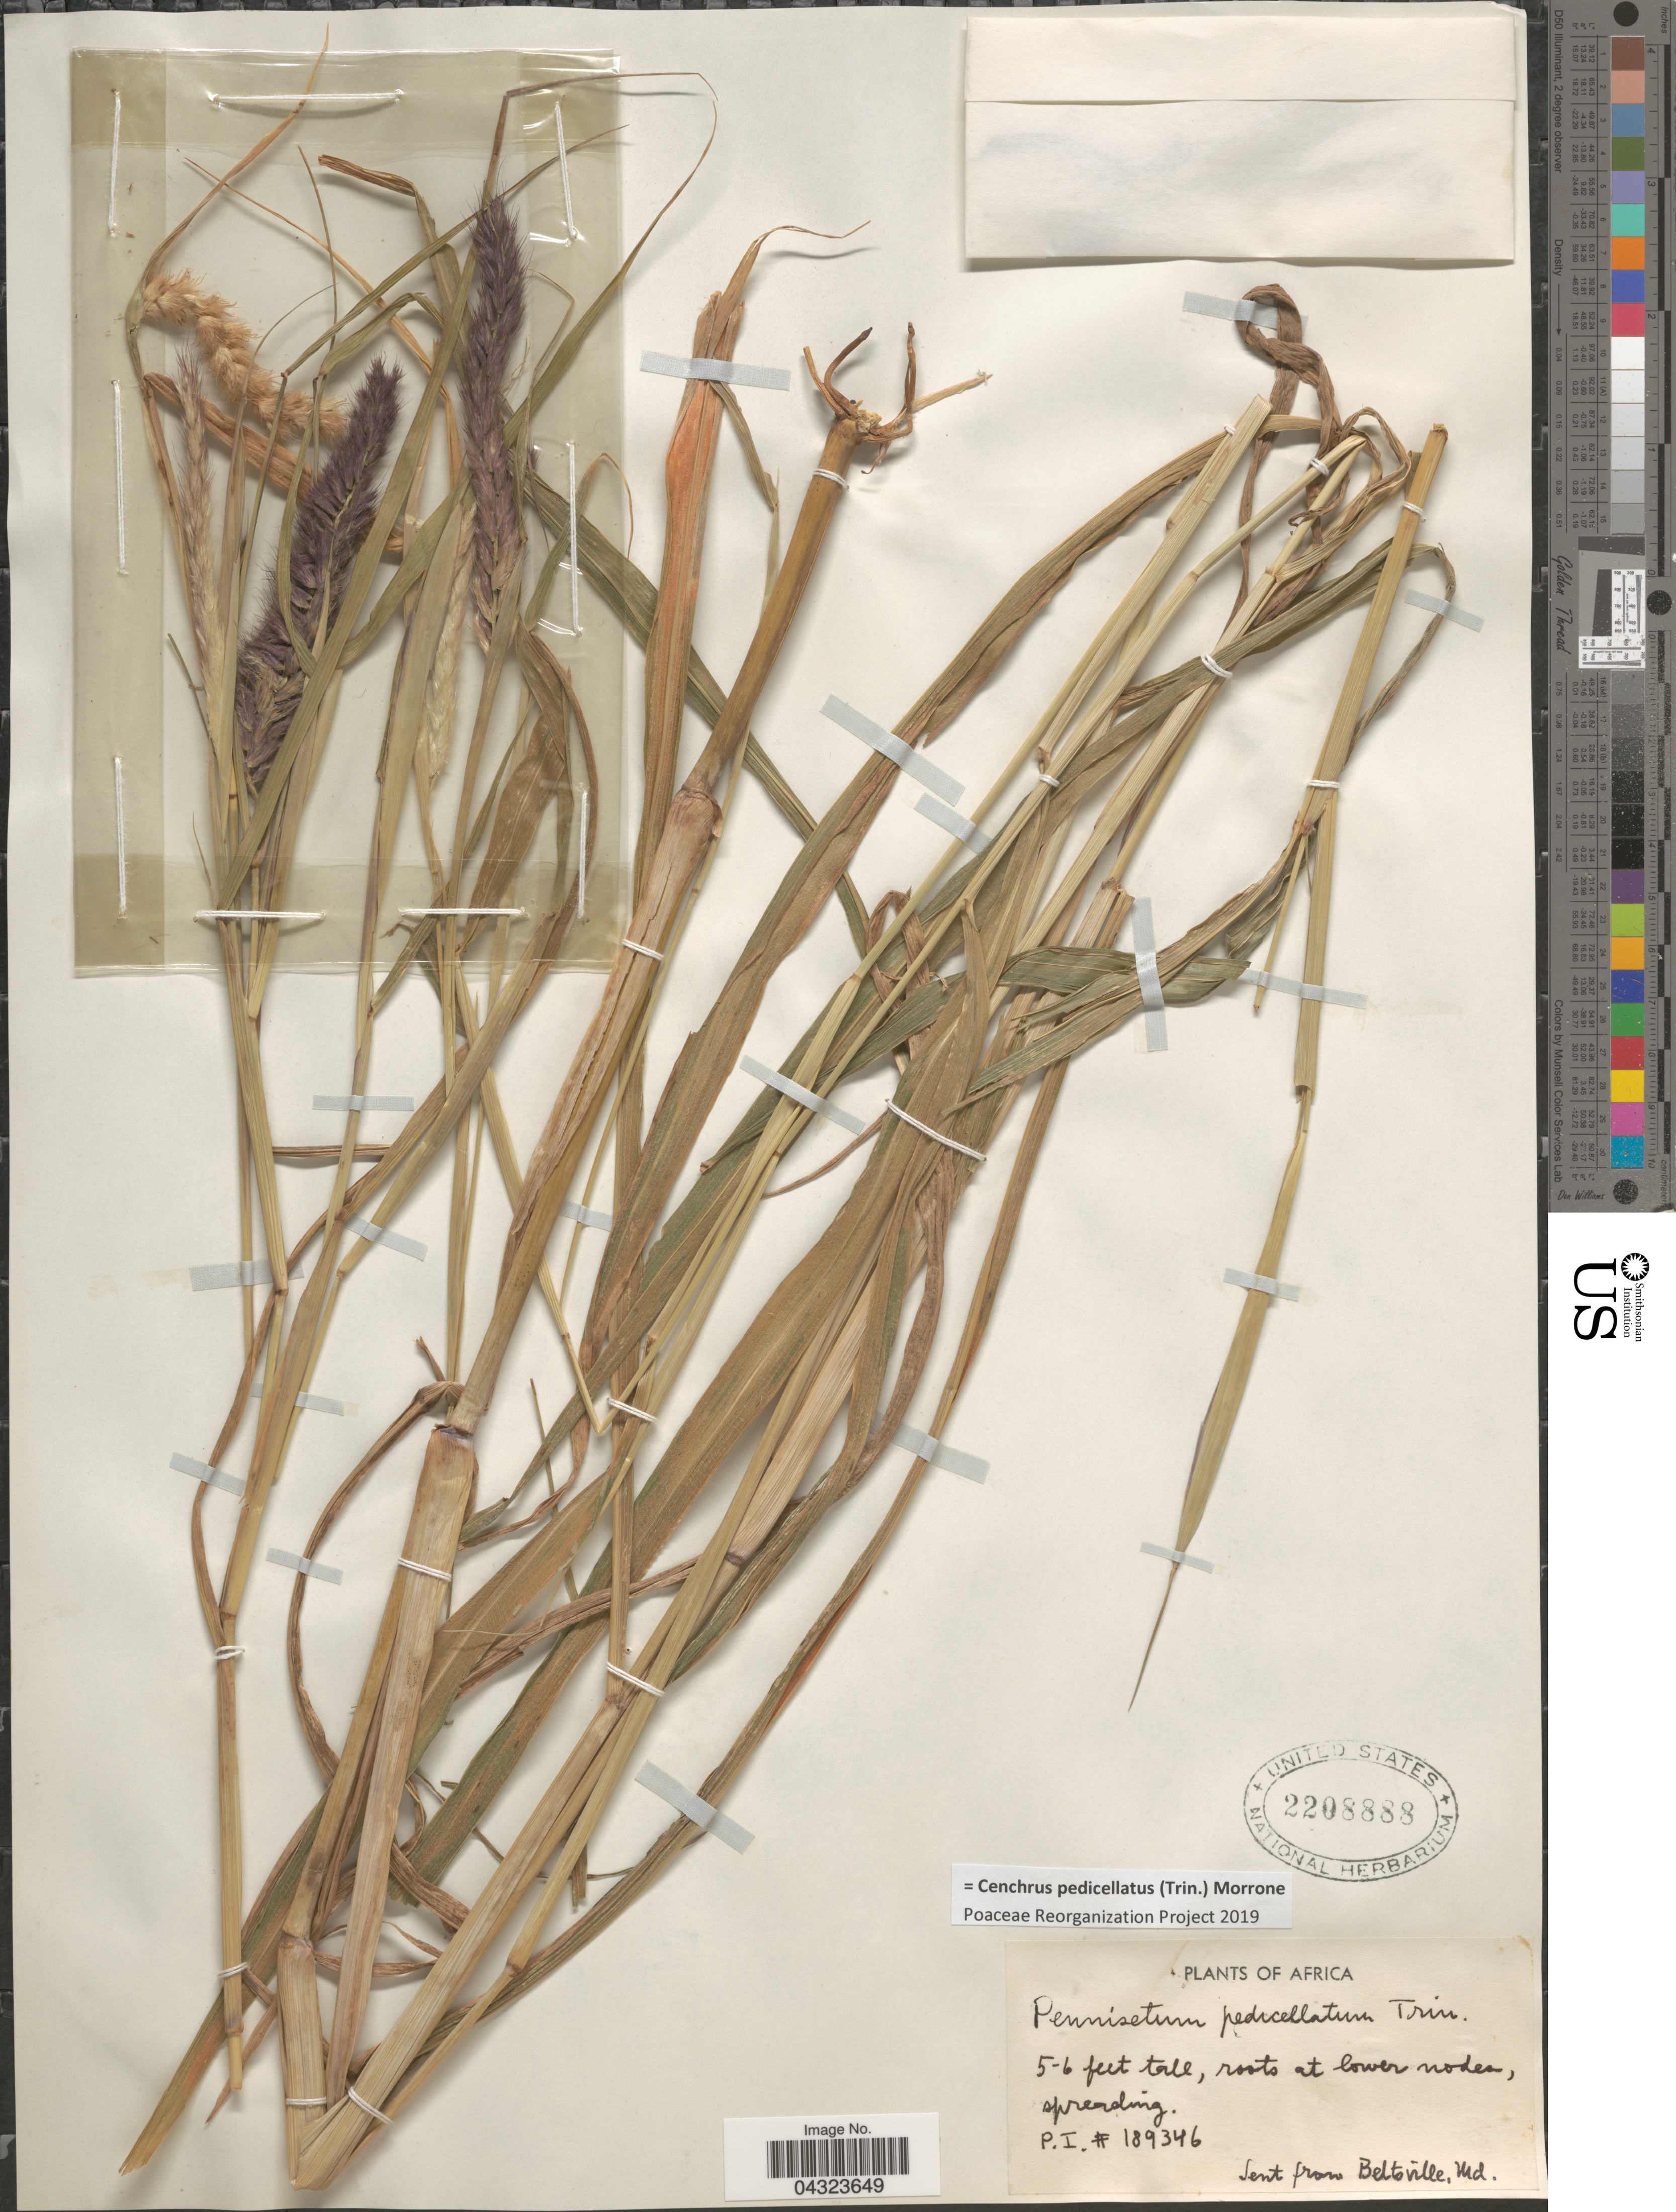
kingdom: Plantae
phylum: Tracheophyta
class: Liliopsida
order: Poales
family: Poaceae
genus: Cenchrus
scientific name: Cenchrus pedicellatus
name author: (Trin.) Morrone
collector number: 189346?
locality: Africa.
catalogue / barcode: US 2208888